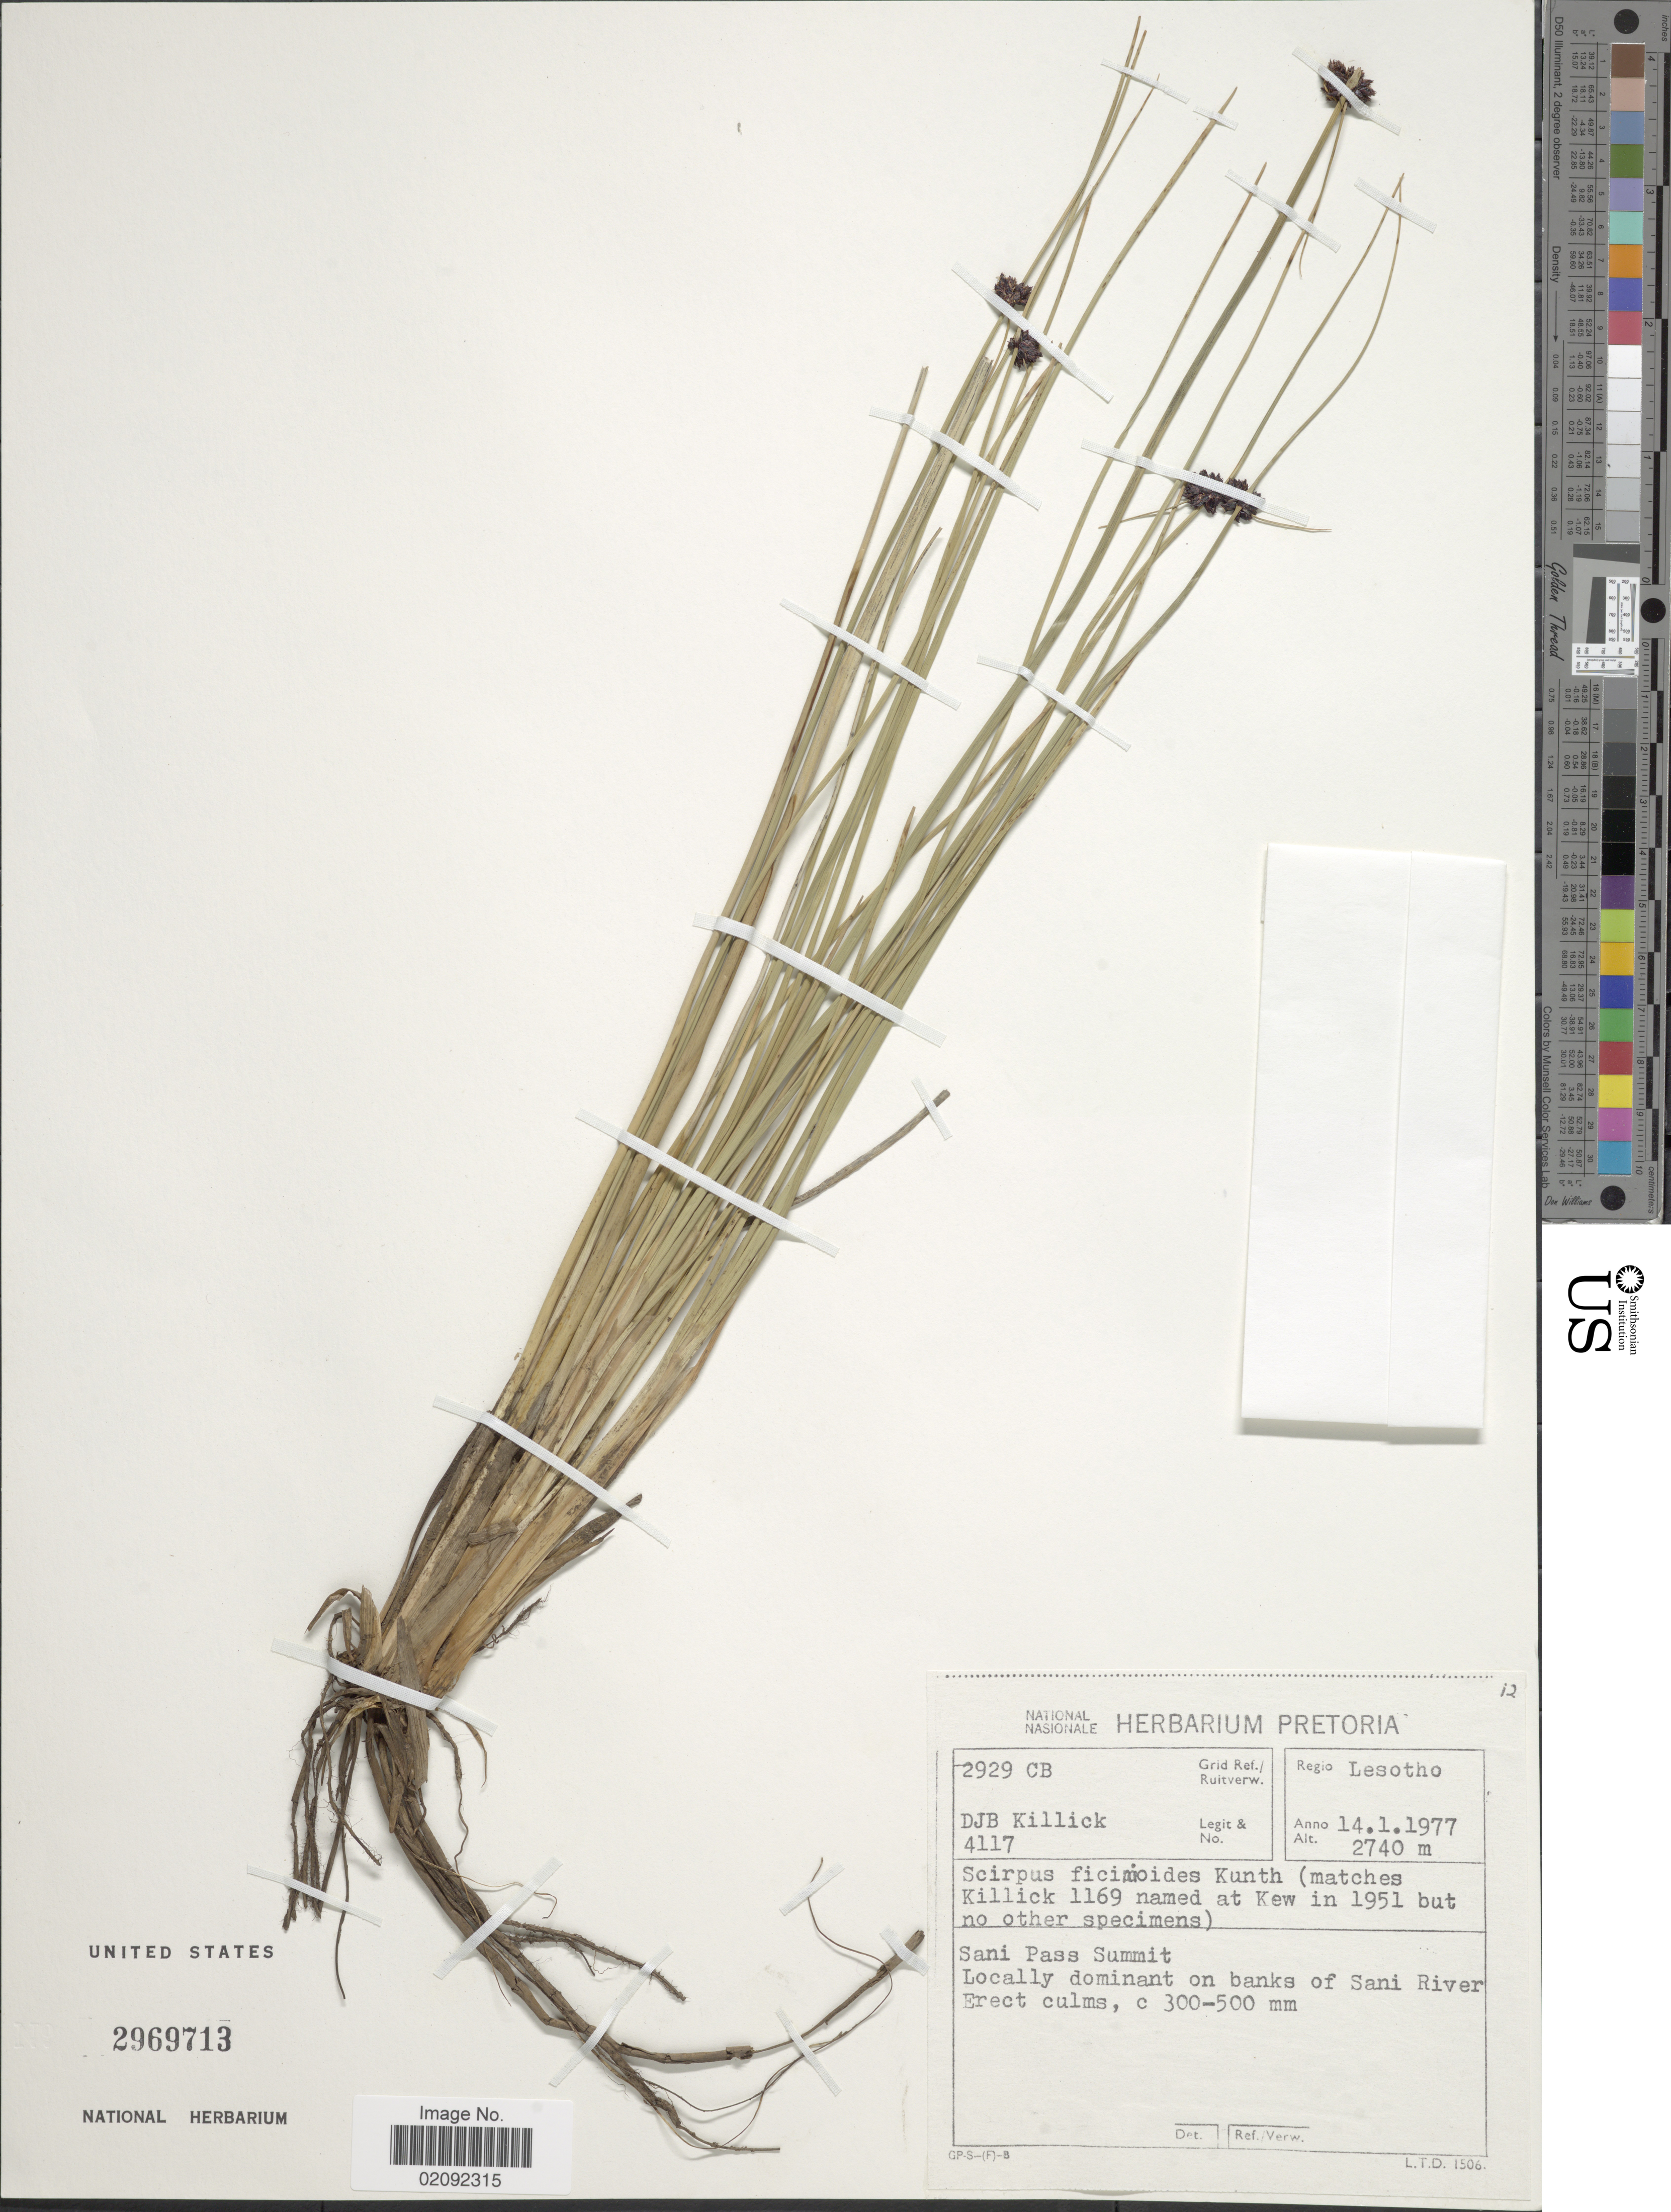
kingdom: Plantae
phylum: Tracheophyta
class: Liliopsida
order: Poales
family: Cyperaceae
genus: Dracoscirpoides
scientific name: Dracoscirpoides ficinioides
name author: (Kunth) Muasya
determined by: Strong, Mark T., (BOT), Smithsonian Institution - National Museum of Natural History (UNITED STATES)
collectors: D. Killick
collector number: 4117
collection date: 1977-01-14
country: Lesotho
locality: Regio Lesotho, Sani Pass Summit, Locally dominant on banks of Sani River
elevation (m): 2740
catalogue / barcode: US 2969713